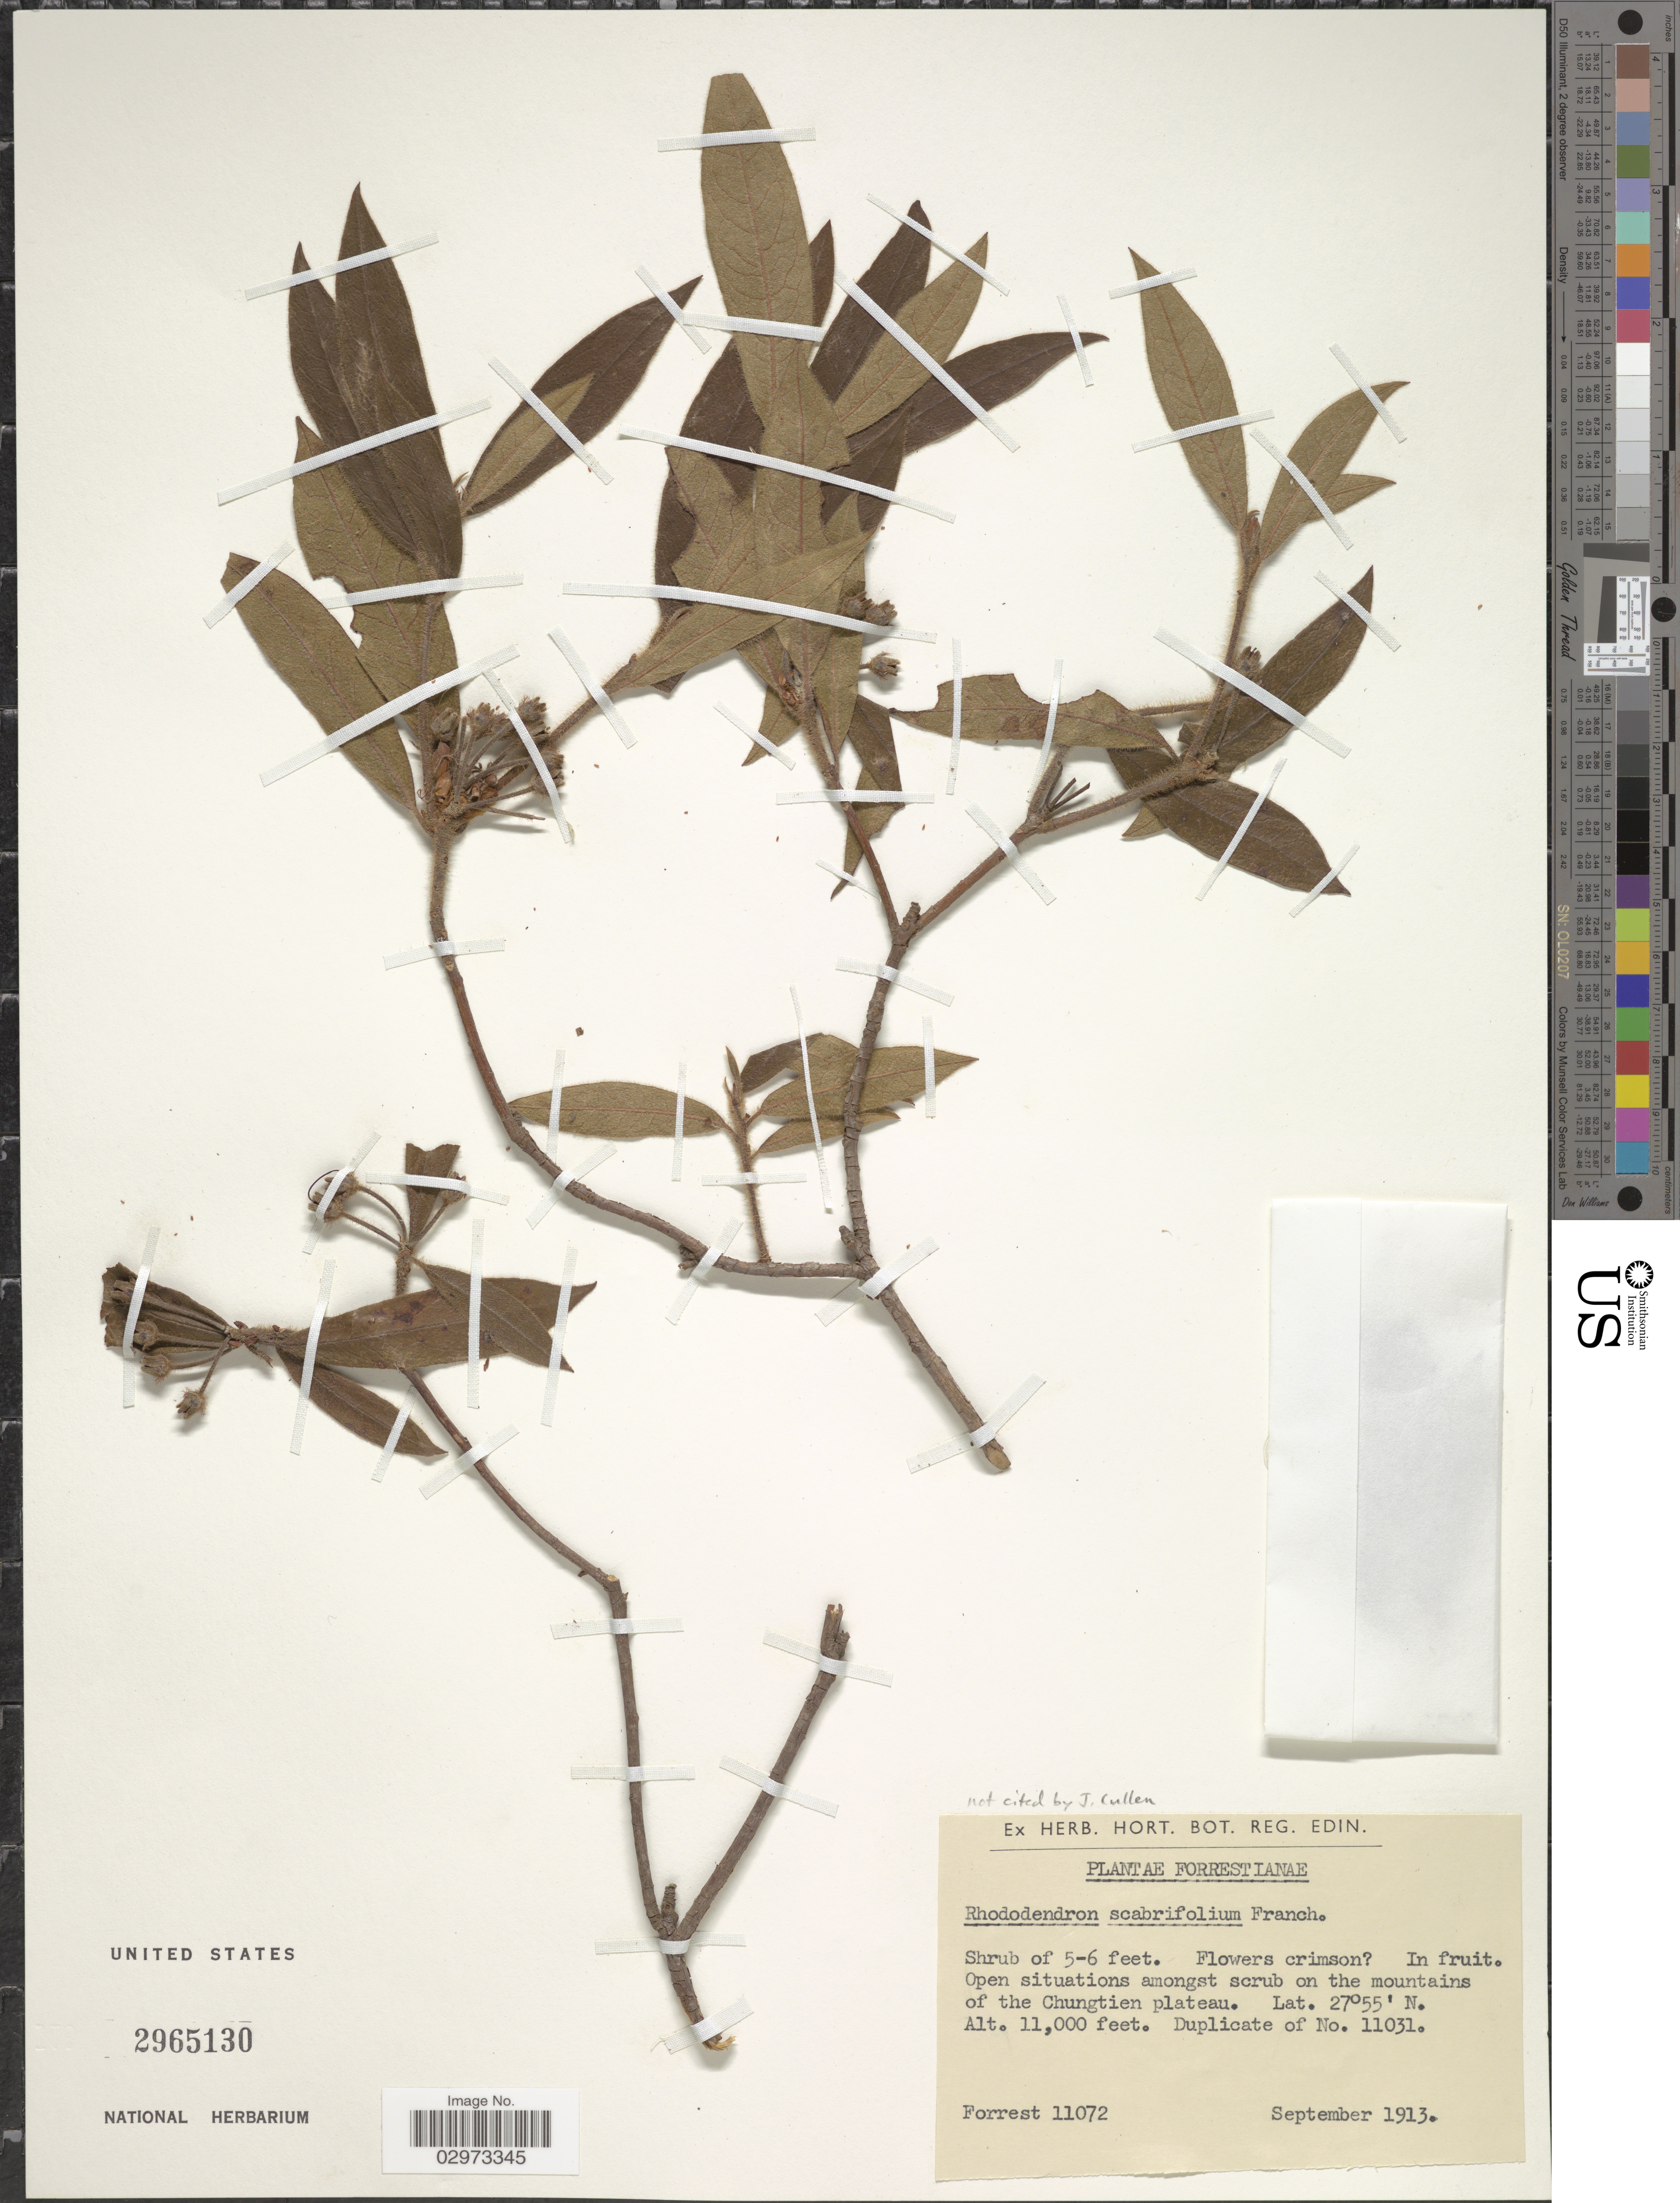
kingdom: Plantae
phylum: Tracheophyta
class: Magnoliopsida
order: Ericales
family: Ericaceae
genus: Rhododendron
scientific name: Rhododendron scabrifolium var. scabrifolium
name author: Franch.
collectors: -. Forrest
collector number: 11072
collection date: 1913-09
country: China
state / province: Yunnan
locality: Open situations amongst scrub on the mountains of the Chungtien plateau.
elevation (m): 3353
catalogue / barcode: US 2965130